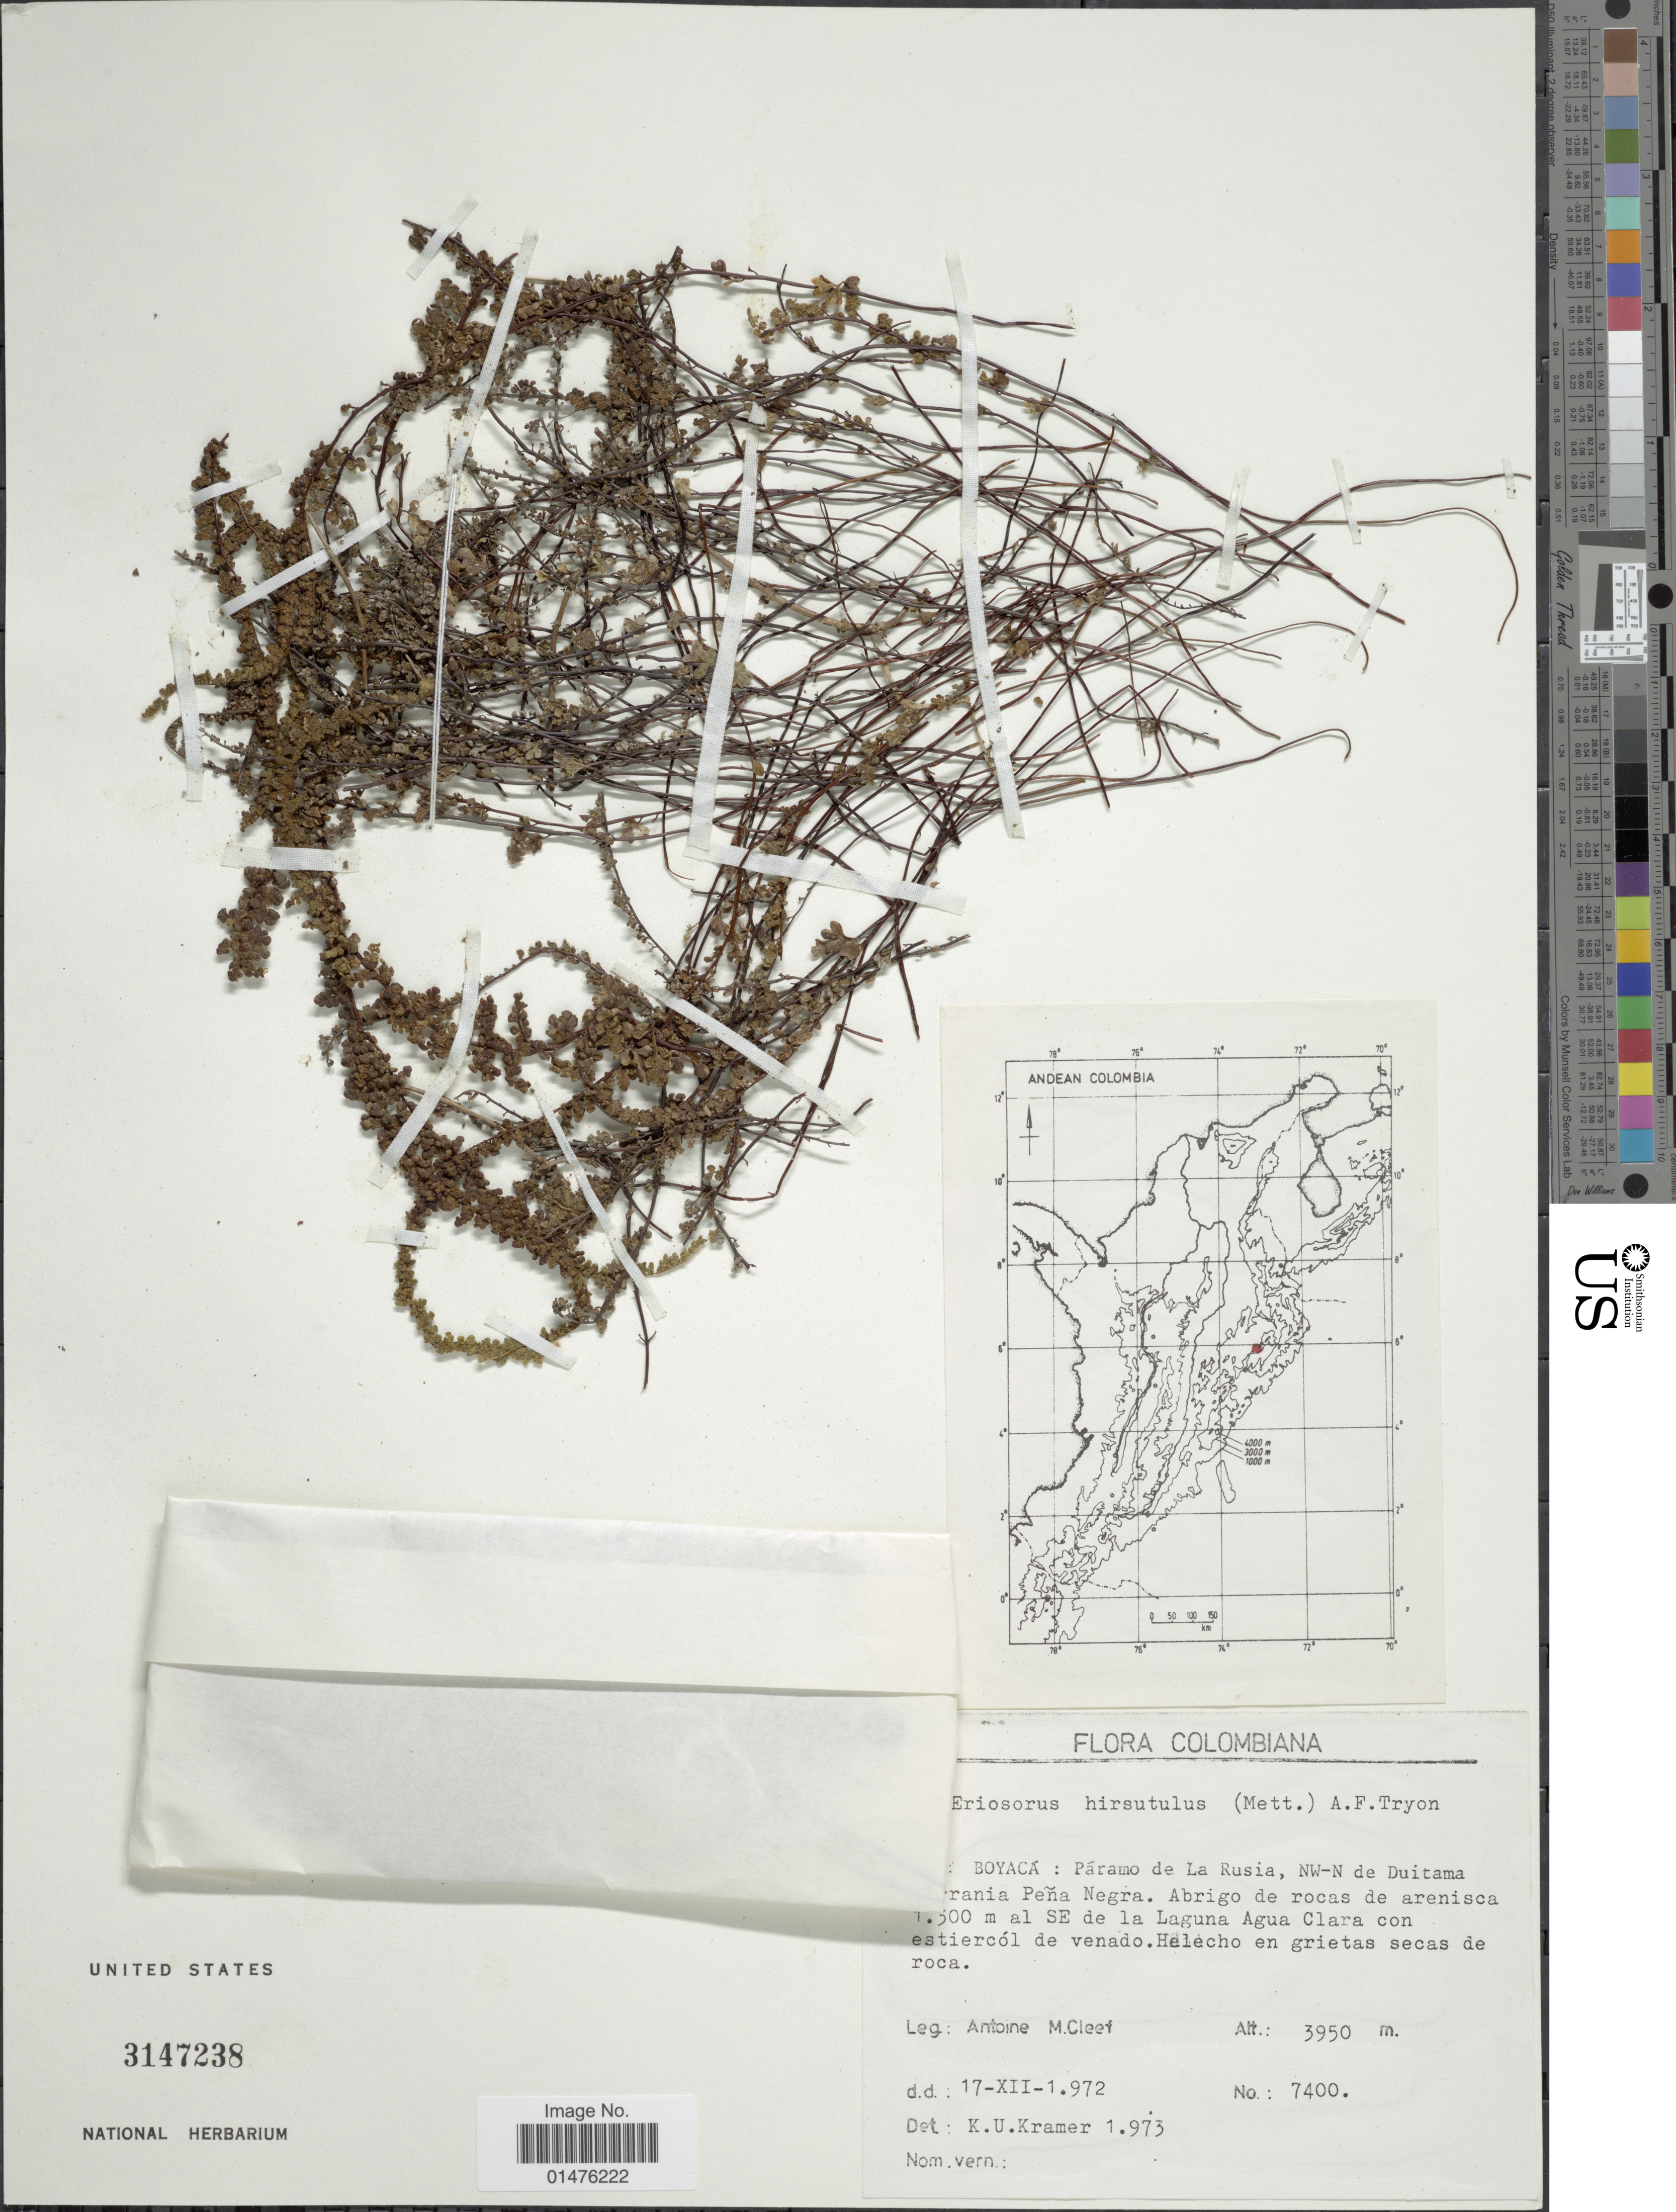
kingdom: Plantae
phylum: Tracheophyta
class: Polypodiopsida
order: Polypodiales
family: Pteridaceae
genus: Jamesonia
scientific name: Jamesonia hirsutula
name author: (Mett.) Christenh.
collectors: A. M. Cleef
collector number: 7400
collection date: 1972-12-17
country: Colombia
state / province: Boyacá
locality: Páramo de La Rusia, NW-N de Duitama Serrania Peña Negra. Abrigo de rocas de arenisca 1300 m al SE de la Laguna Agua Clara con estiercól de venado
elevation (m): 3950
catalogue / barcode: US 3147238